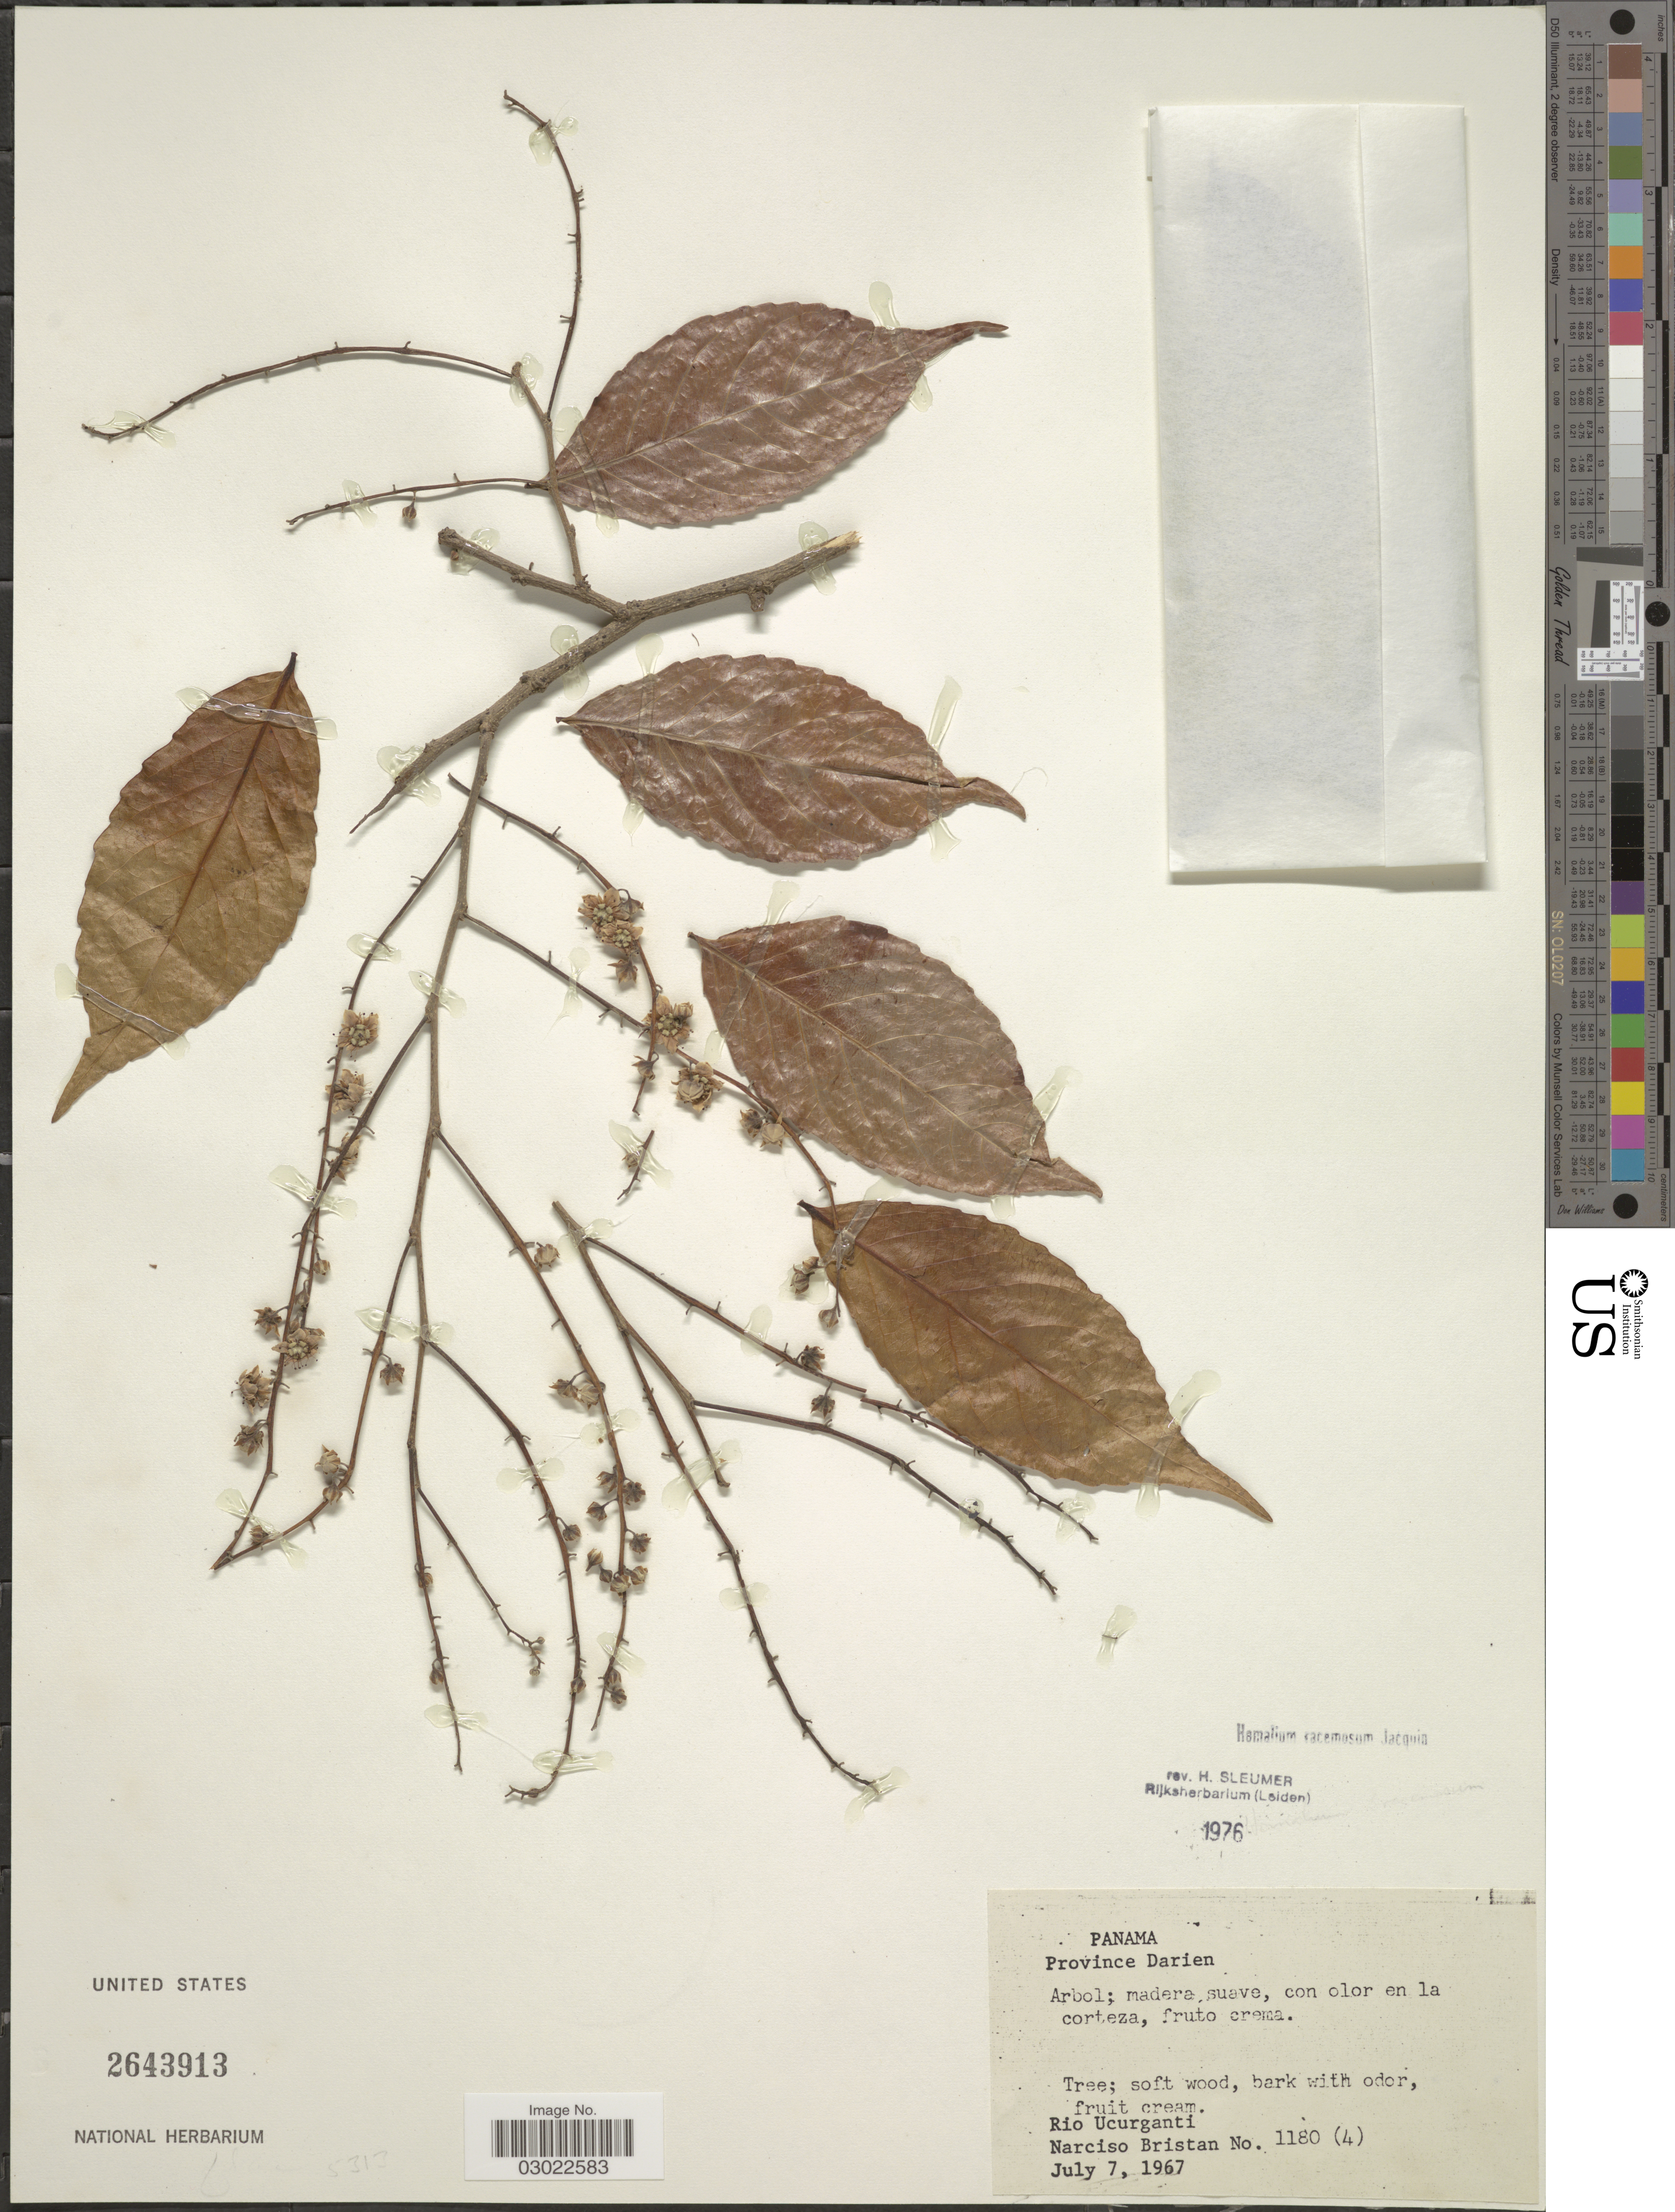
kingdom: Plantae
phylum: Tracheophyta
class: Magnoliopsida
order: Malpighiales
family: Salicaceae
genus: Homalium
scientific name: Homalium racemosum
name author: Jacq.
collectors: N. Bristan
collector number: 1180 (4)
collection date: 1967-07-07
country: Panama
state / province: Darién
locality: Rio Ucurganti.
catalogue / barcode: US 2643913